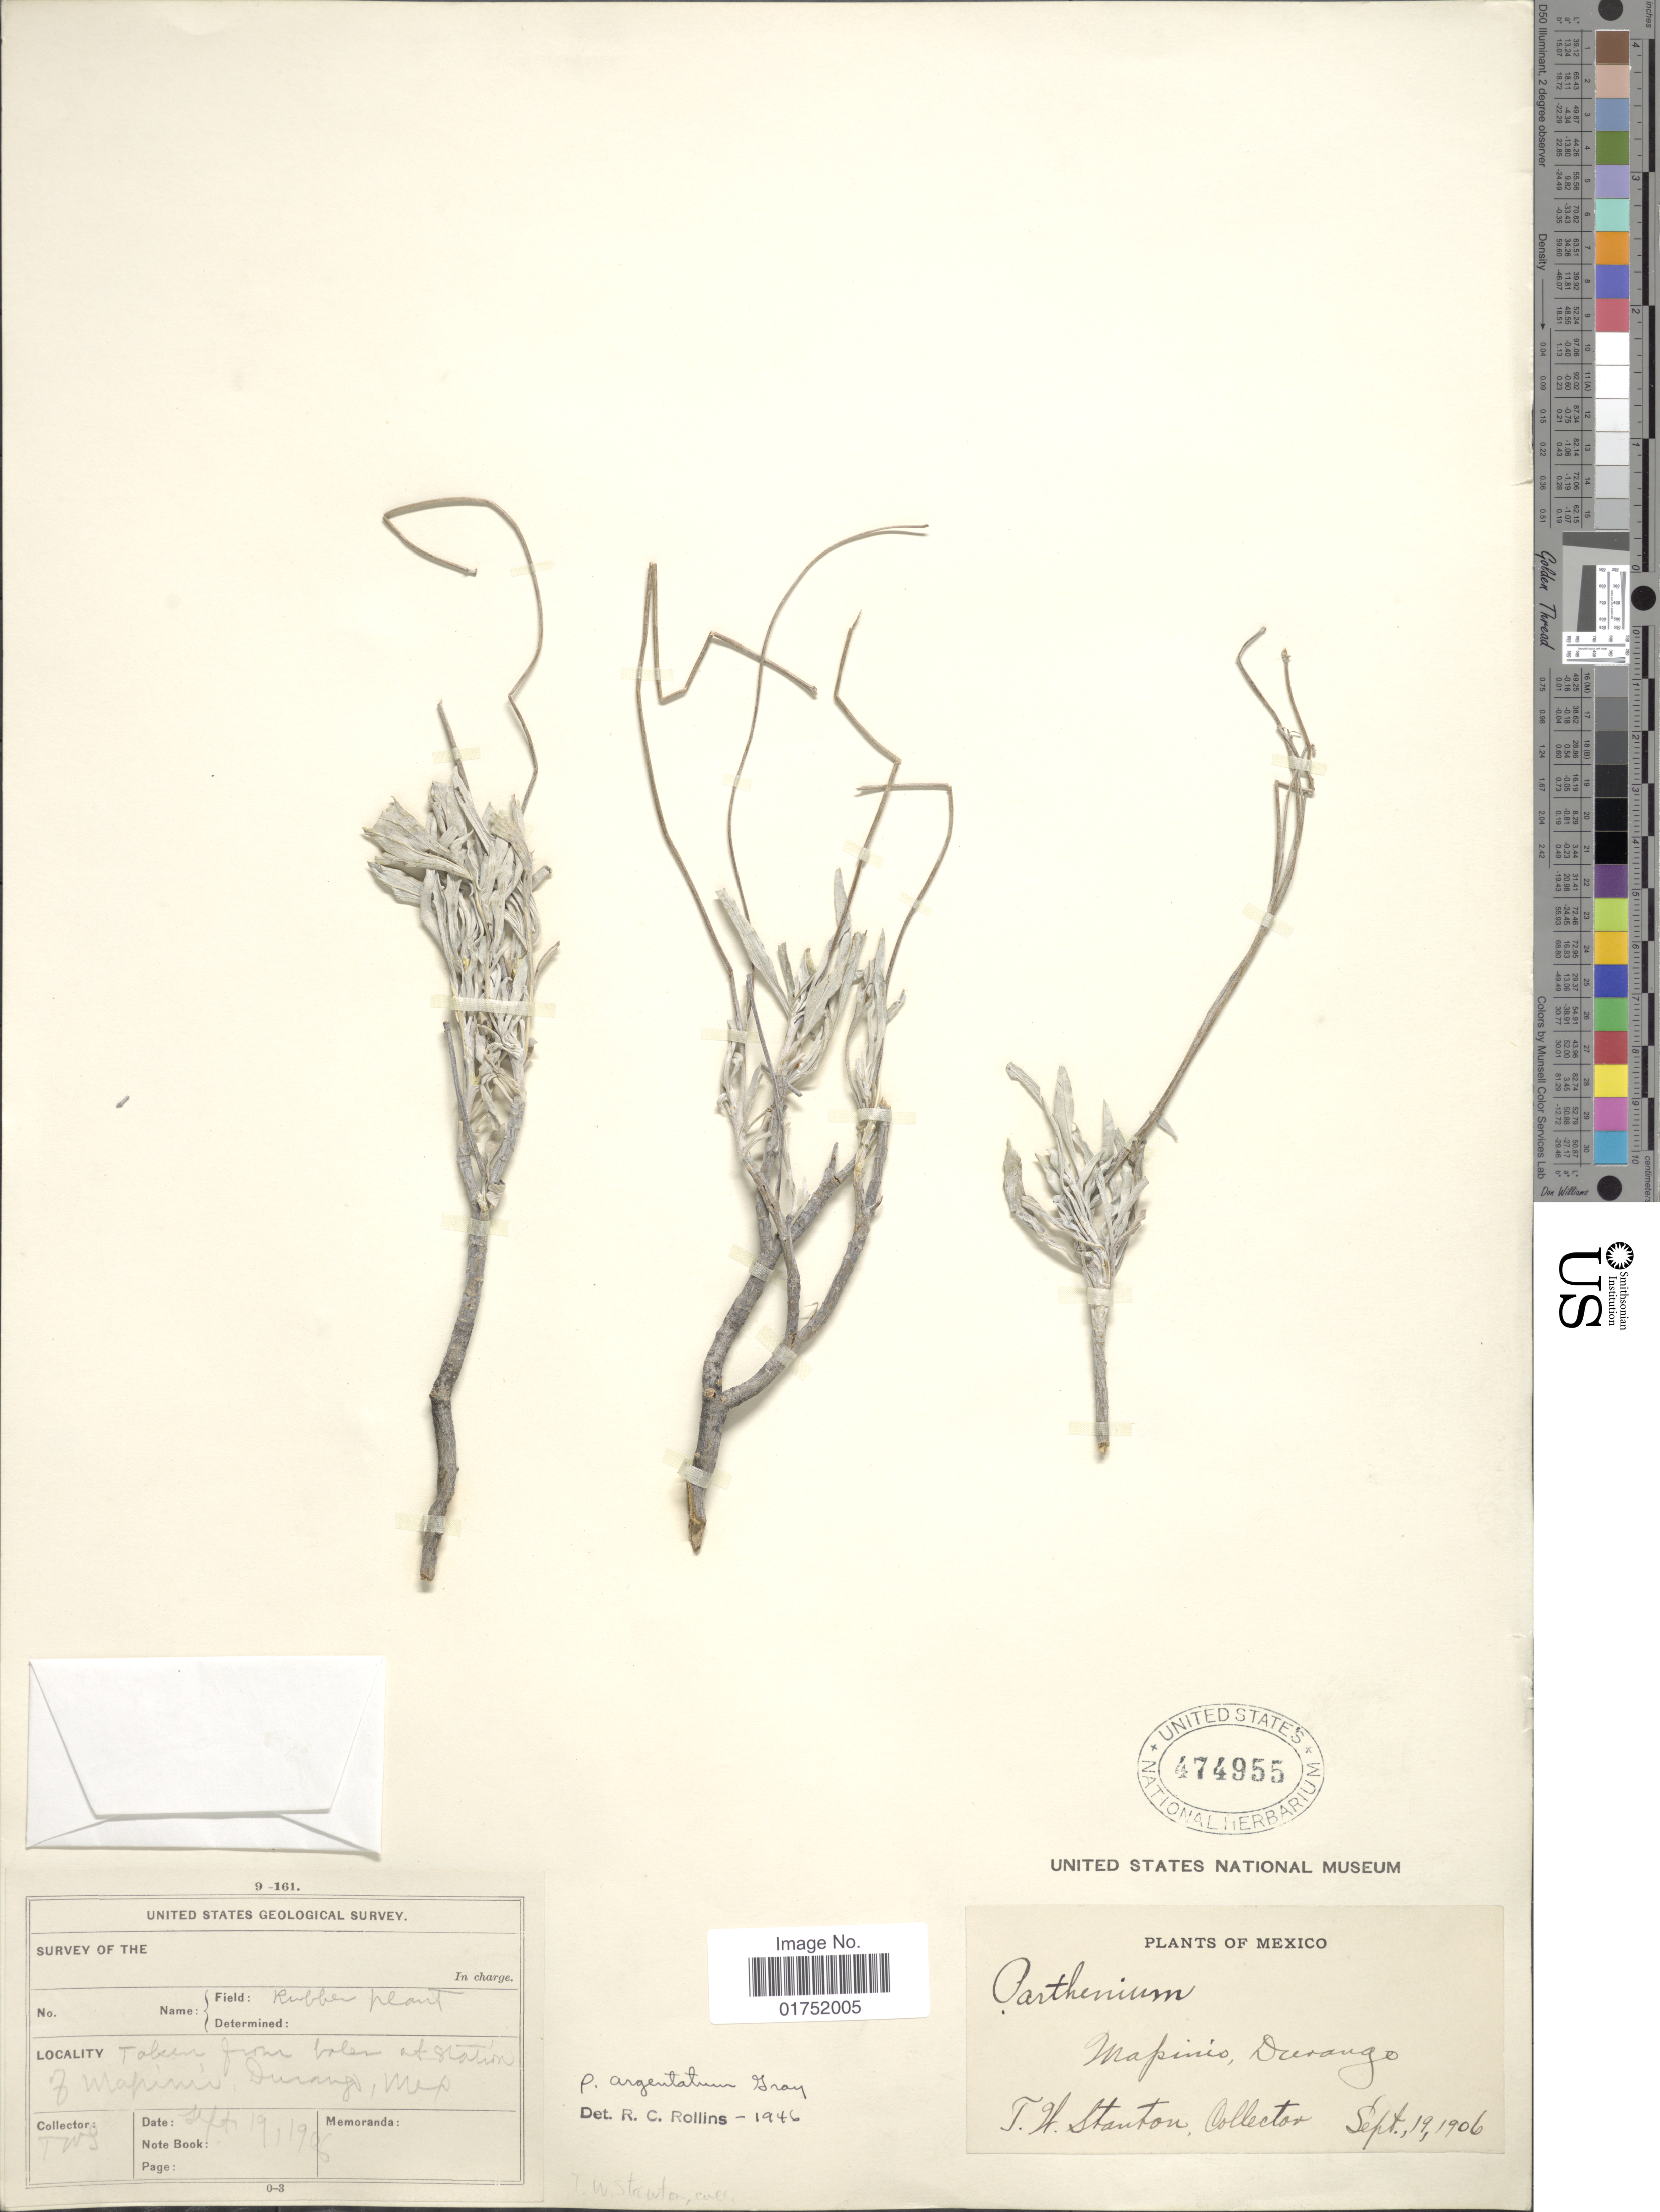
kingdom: Plantae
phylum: Tracheophyta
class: Magnoliopsida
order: Asterales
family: Asteraceae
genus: Parthenium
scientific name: Parthenium argentatum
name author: A. Gray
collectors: T. Stanton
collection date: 1906-09-19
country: Mexico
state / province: Durango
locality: Mapimi. Taken from bales at Station of Mapimi, Mex.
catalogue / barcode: US 474955